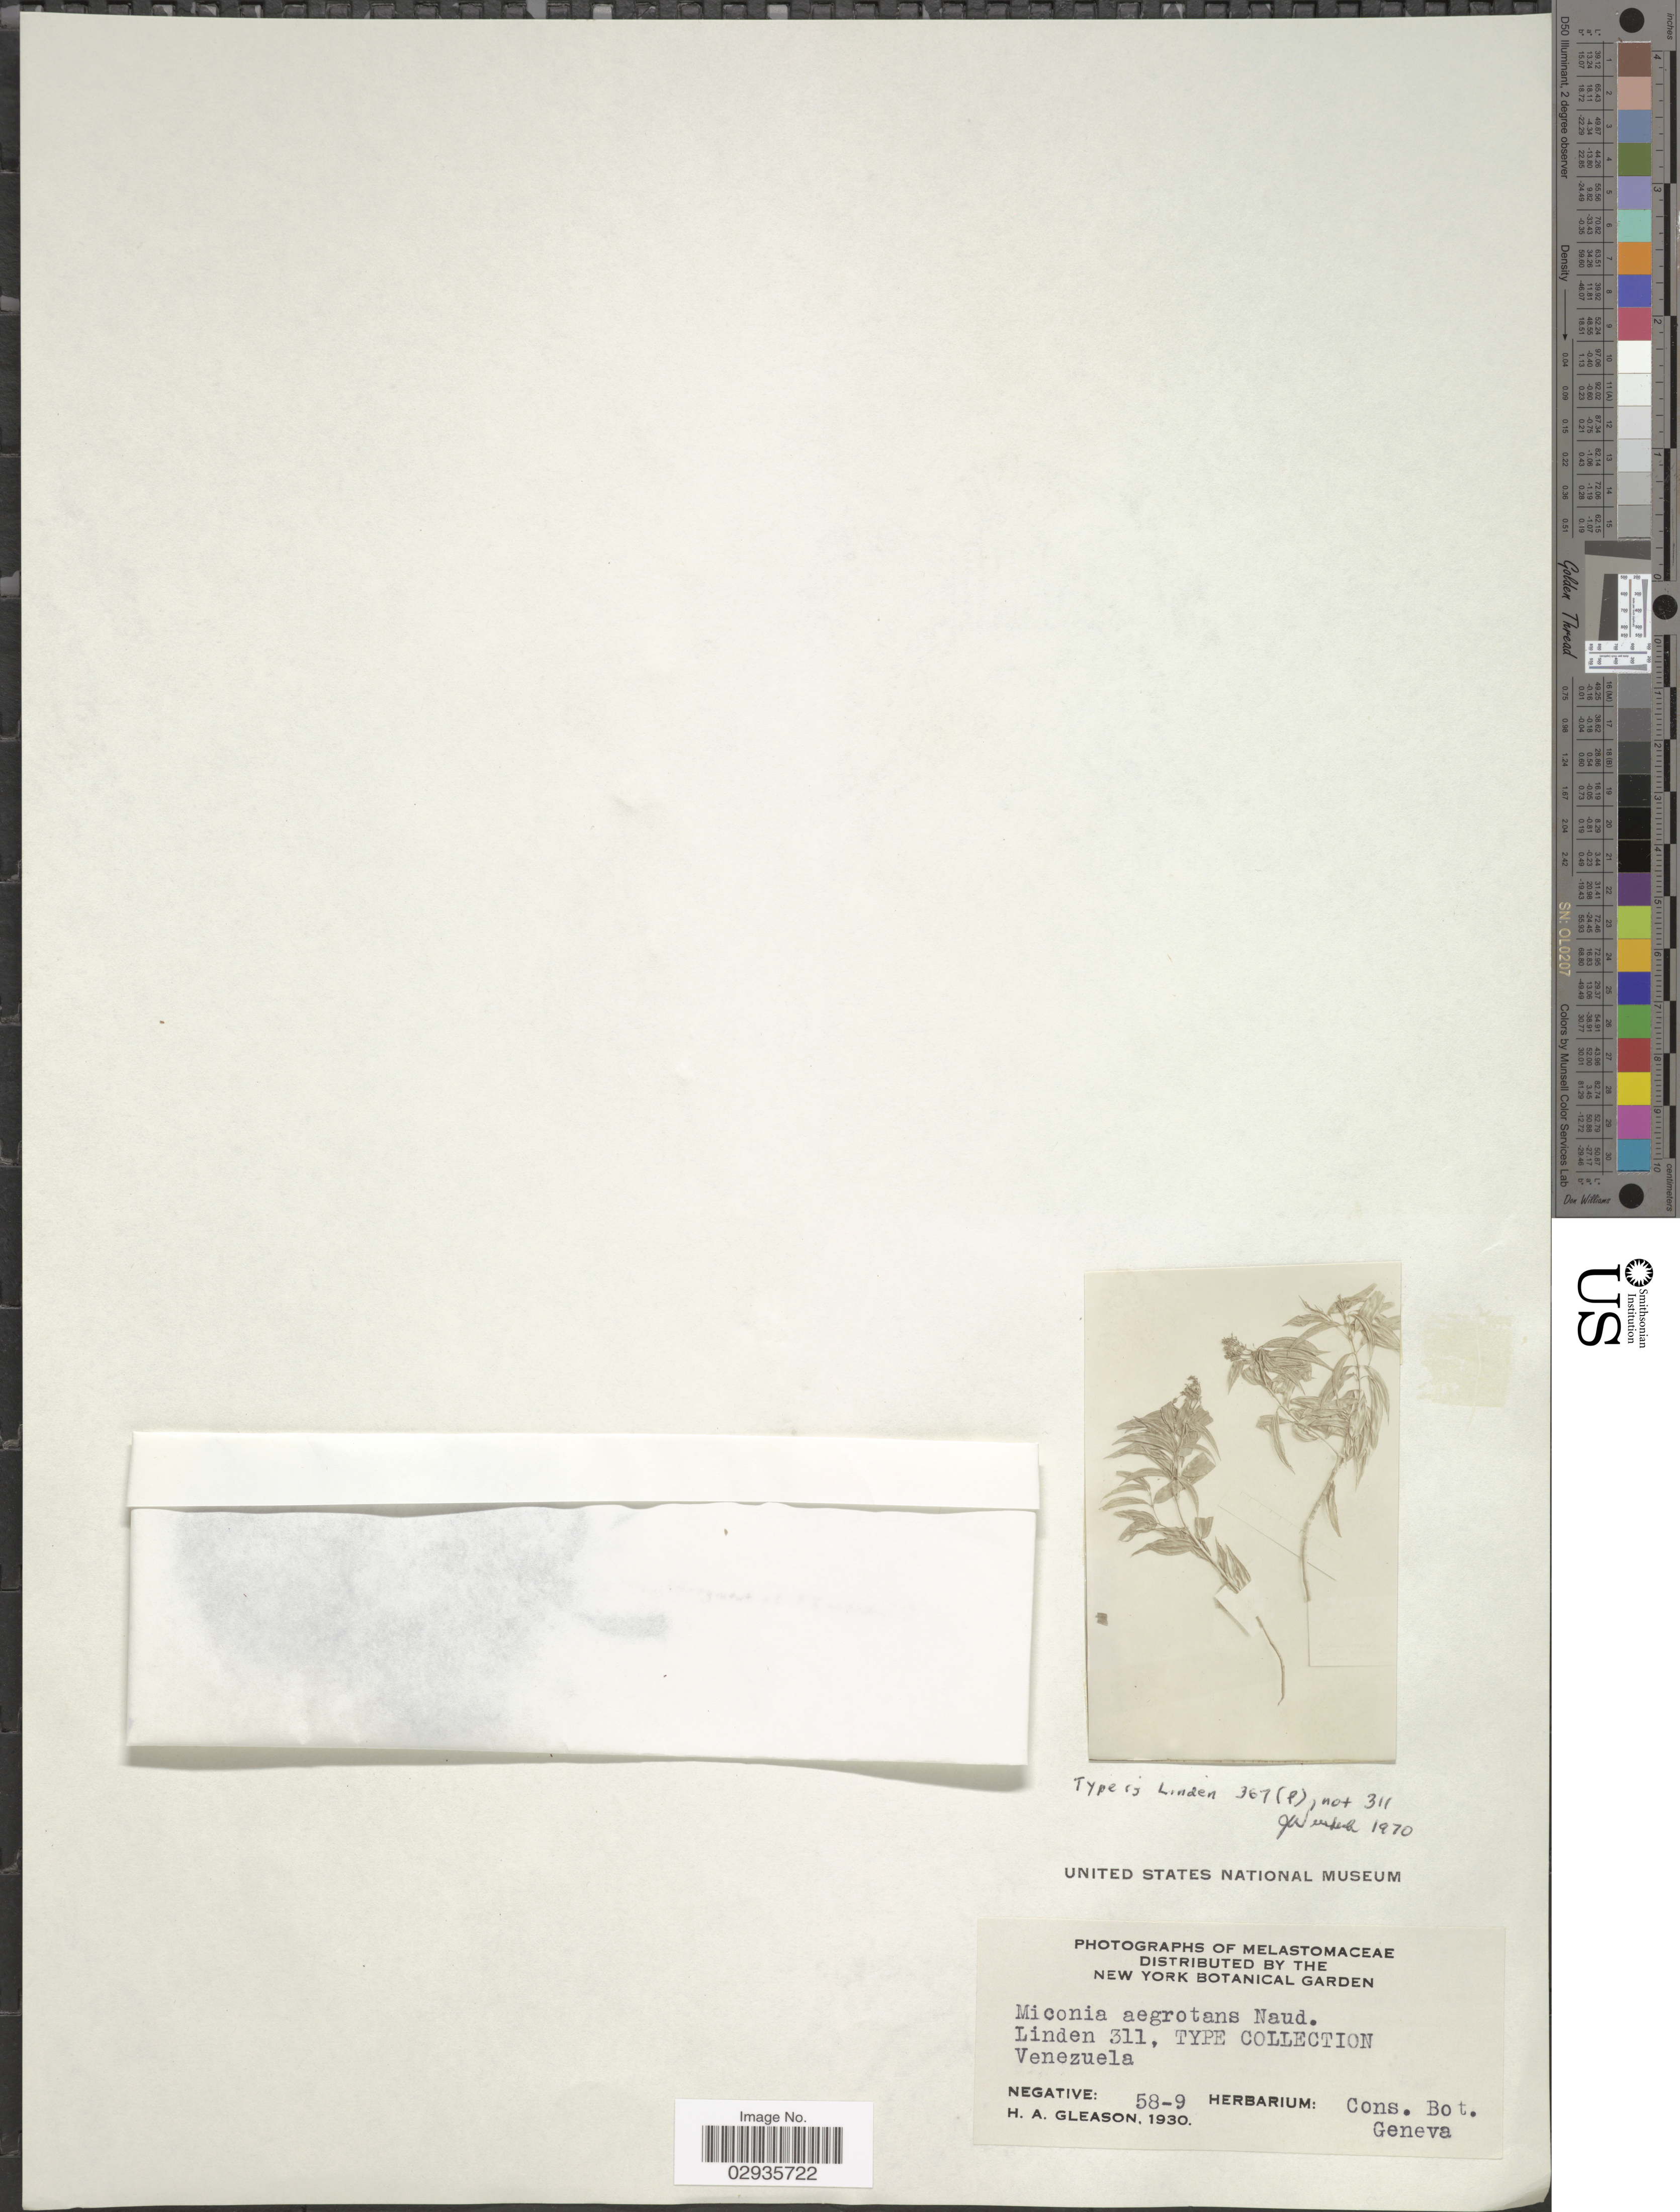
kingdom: Plantae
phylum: Tracheophyta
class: Magnoliopsida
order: Myrtales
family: Melastomataceae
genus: Miconia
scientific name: Miconia aegrotans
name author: Naudin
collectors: H. A. Gleason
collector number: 1930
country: Venezuela